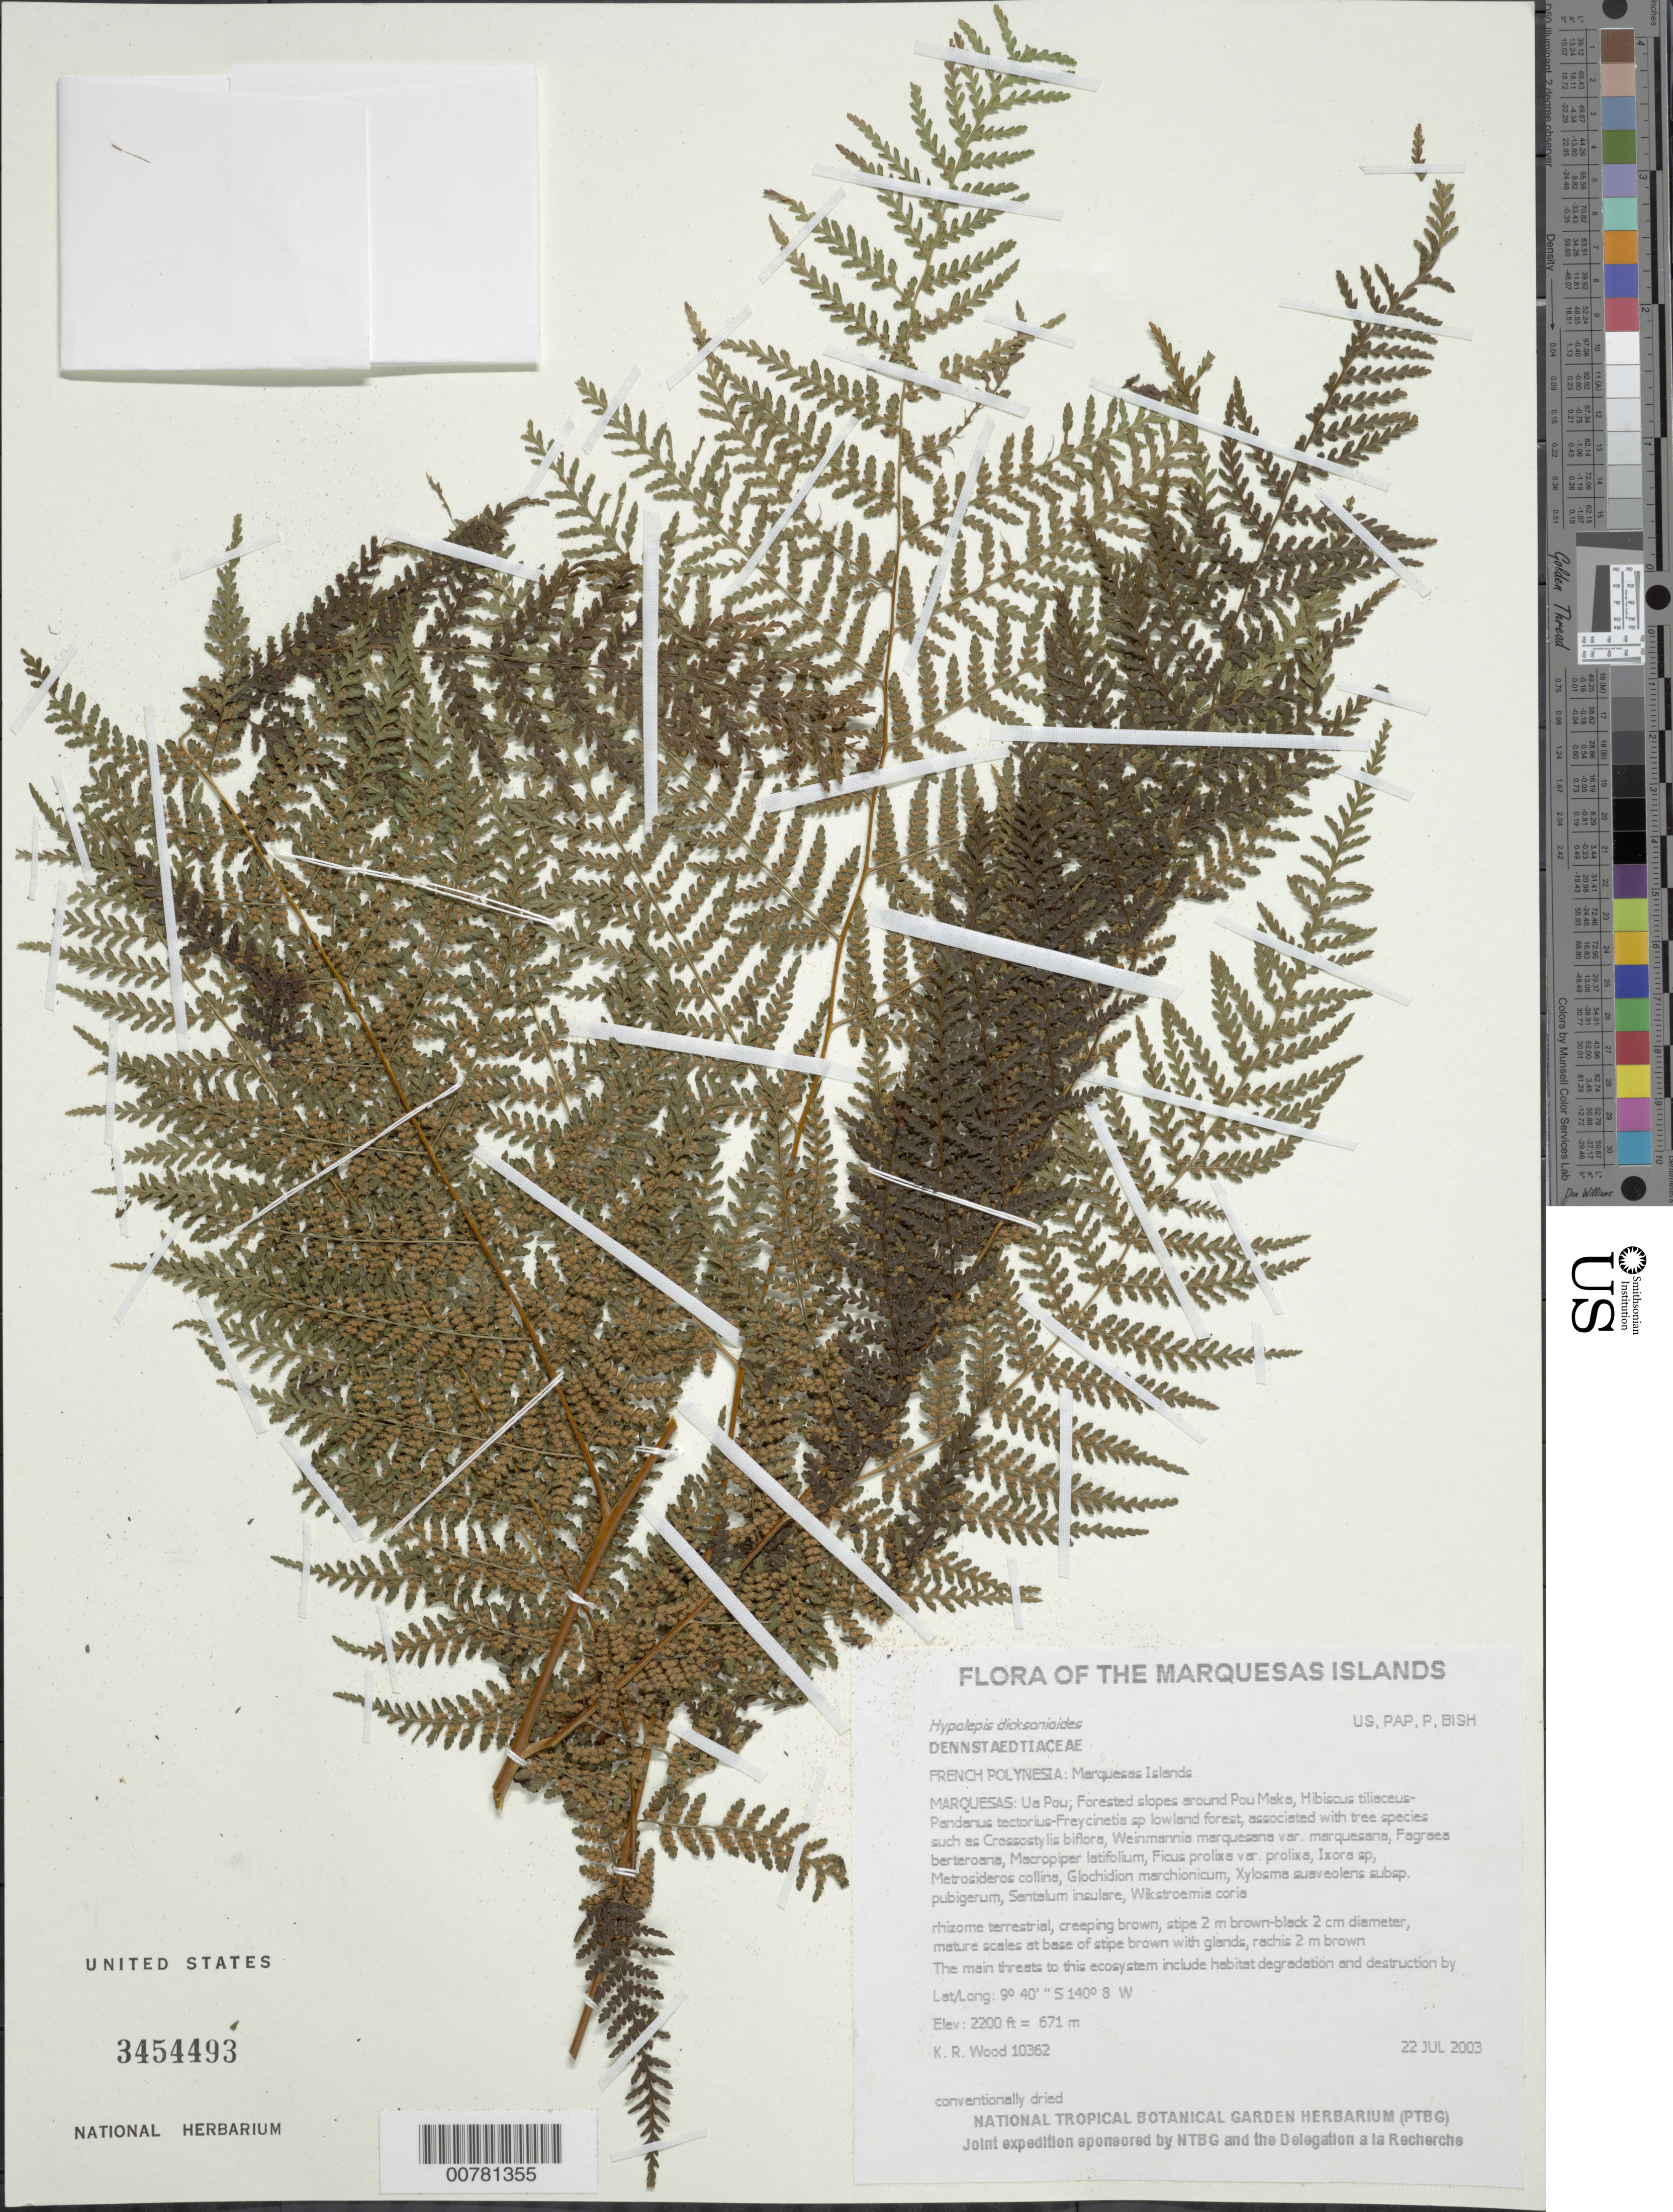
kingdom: Plantae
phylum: Tracheophyta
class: Polypodiopsida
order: Polypodiales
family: Dennstaedtiaceae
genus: Hypolepis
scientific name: Hypolepis dicksonioides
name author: (Endl.) Hook.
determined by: Lorence, David H., (PTBG), National Tropical Botanical Garden (UNITED STATES)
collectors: K. R. Wood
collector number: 10362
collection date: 2003-07-22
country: French Polynesia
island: Ua Pou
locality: Forested slopes around Pou Maka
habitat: Hibiscus tiliaceus - Pandanus tectorius - Freycinetia sp lowland forest. Upper slope, steep slope, closed, wet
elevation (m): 671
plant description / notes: Habitat degradation and destruction by feral pigs, catastrophic extinction through environmental events, predation by rats that eat seeds, competition with non-native plant taxa such as Ageratum conyzoides, Emilia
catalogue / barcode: US 3454493